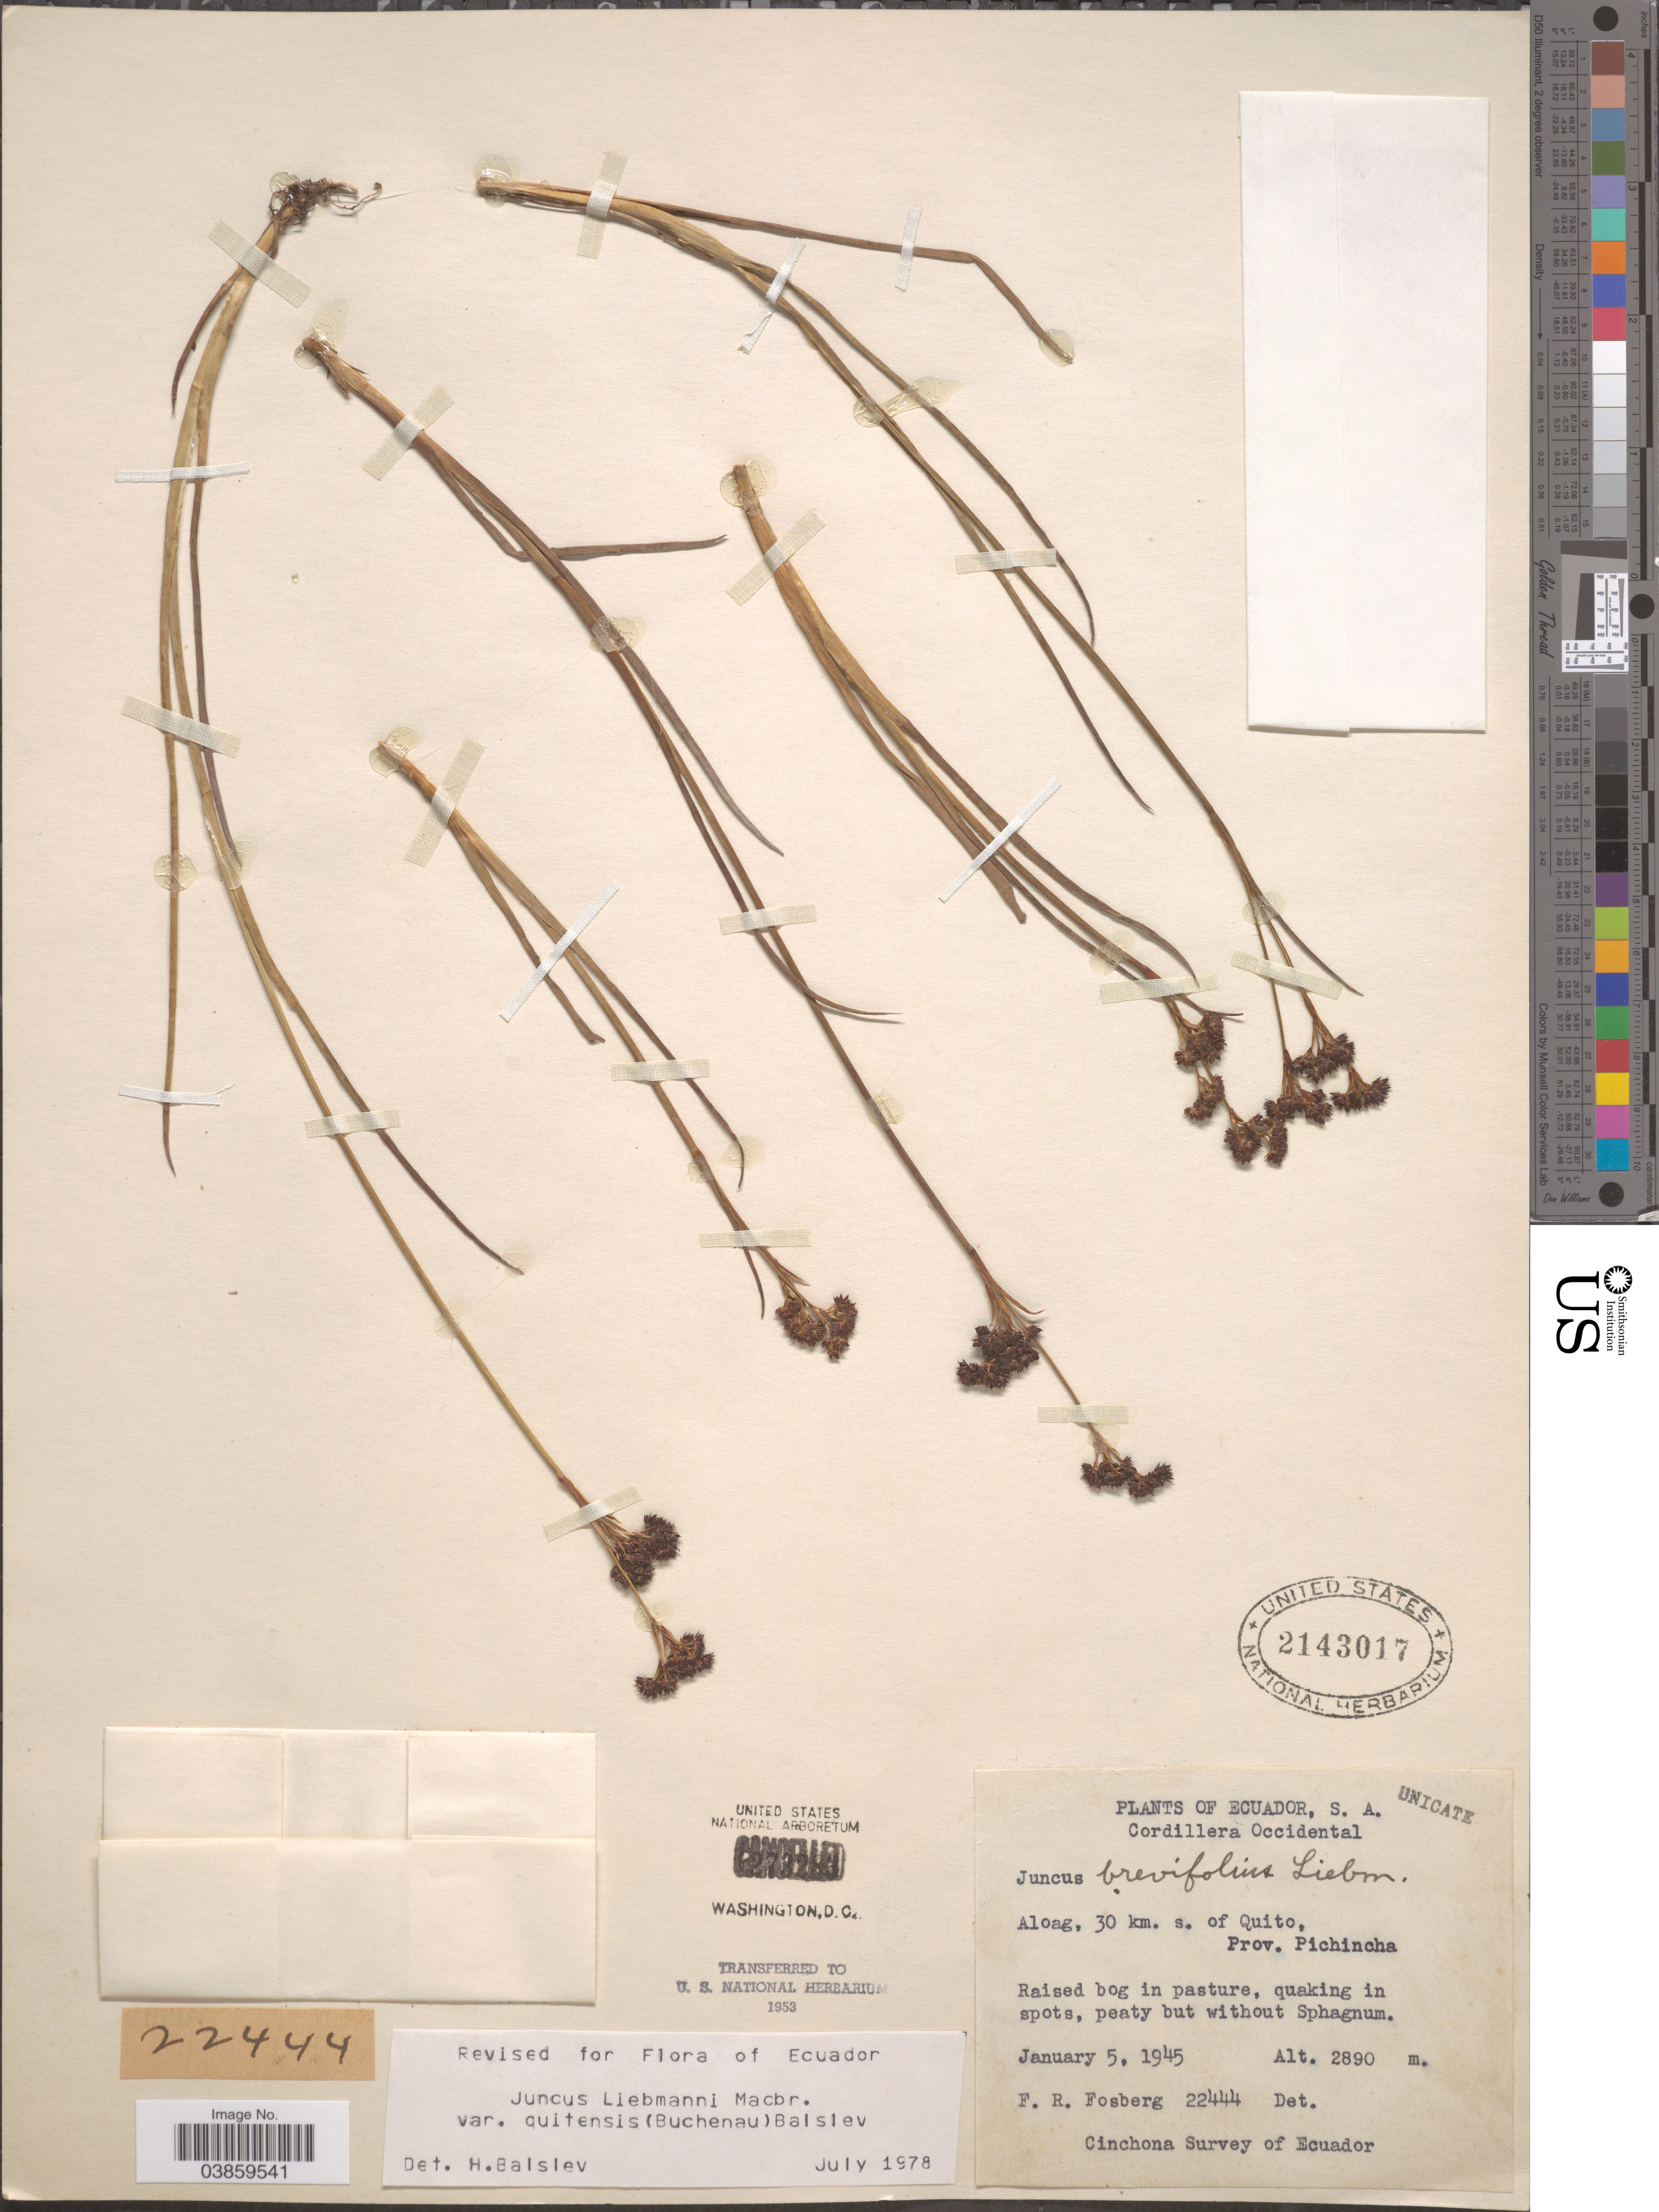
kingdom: Plantae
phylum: Tracheophyta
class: Liliopsida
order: Poales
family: Juncaceae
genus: Juncus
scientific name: Juncus liebmannii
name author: J.F. Macbr.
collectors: F. R. Fosberg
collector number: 22444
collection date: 1945-01-05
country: Ecuador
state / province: Pichincha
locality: Cordillera Occidental. Aloag, 30 km. s. of Quito.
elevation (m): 2890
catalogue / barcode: US 2143017